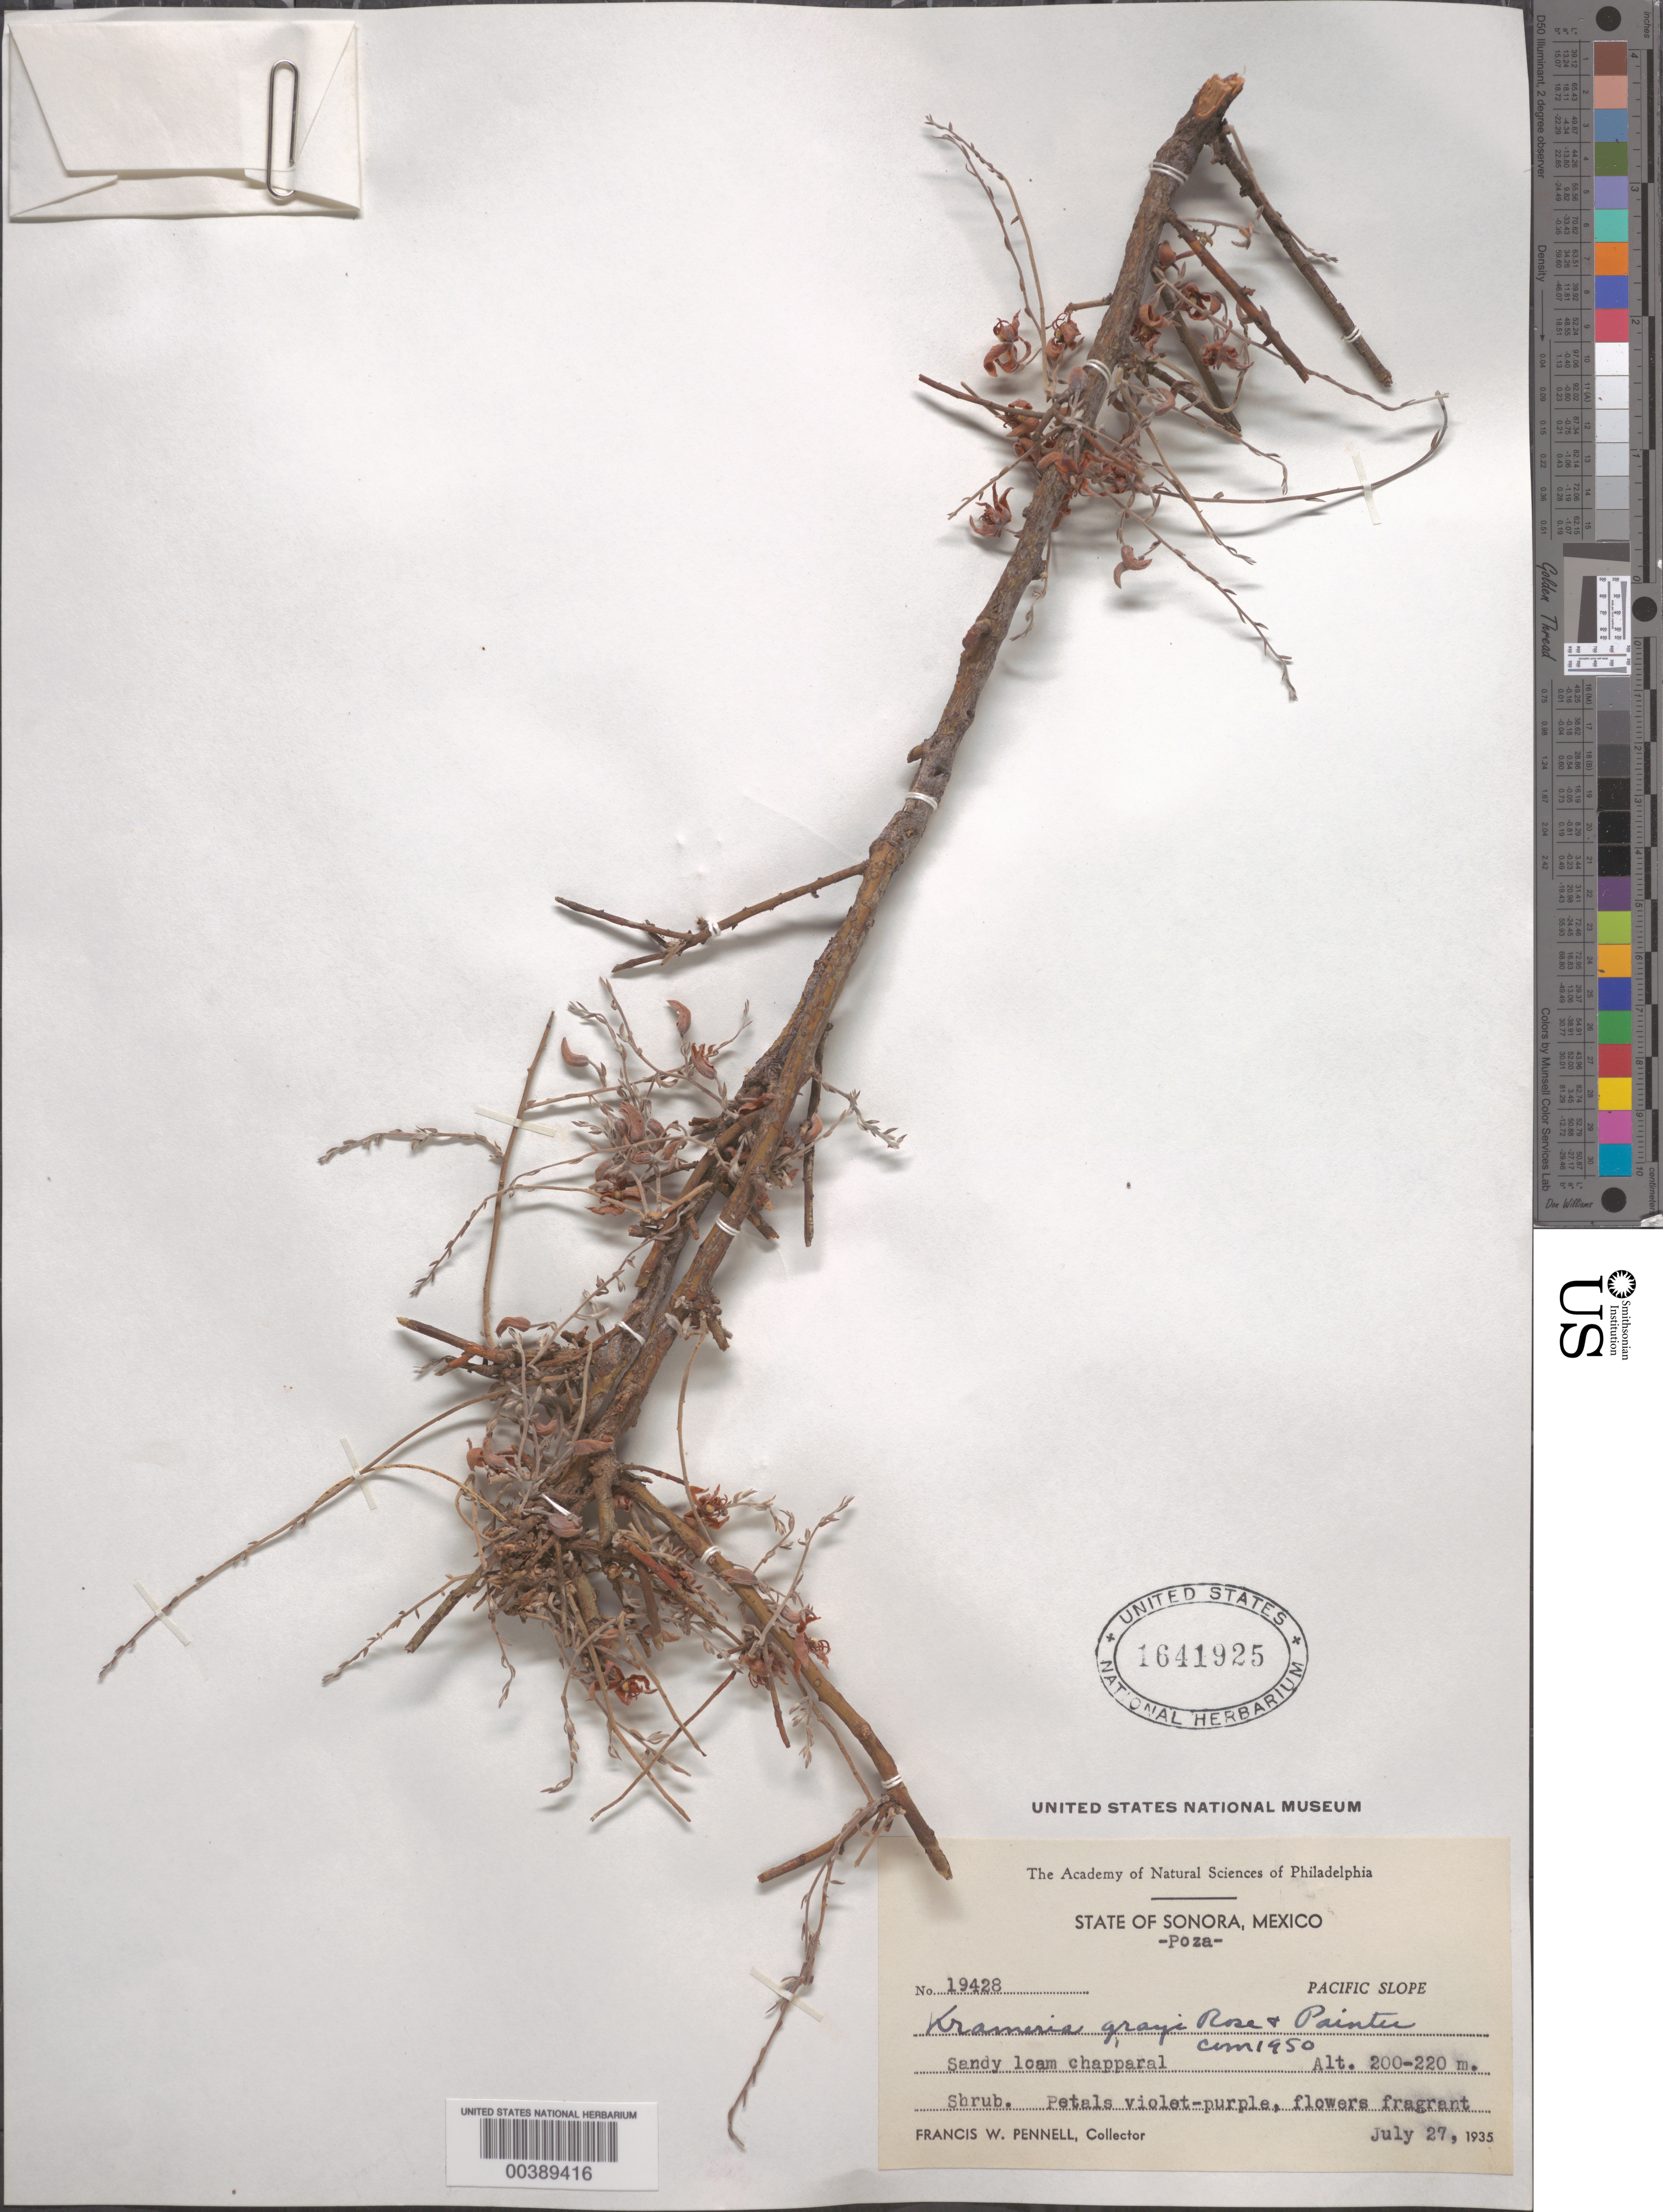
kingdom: Plantae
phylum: Tracheophyta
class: Magnoliopsida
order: Zygophyllales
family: Krameriaceae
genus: Krameria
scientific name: Krameria grayi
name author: Rose & J.H. Painter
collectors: F. W. Pennell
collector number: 19428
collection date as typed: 27 Jul 1935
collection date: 1935-07-27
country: Mexico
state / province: Sonora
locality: Poza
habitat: Sandy loam chapparal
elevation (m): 200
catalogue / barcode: US 1641925